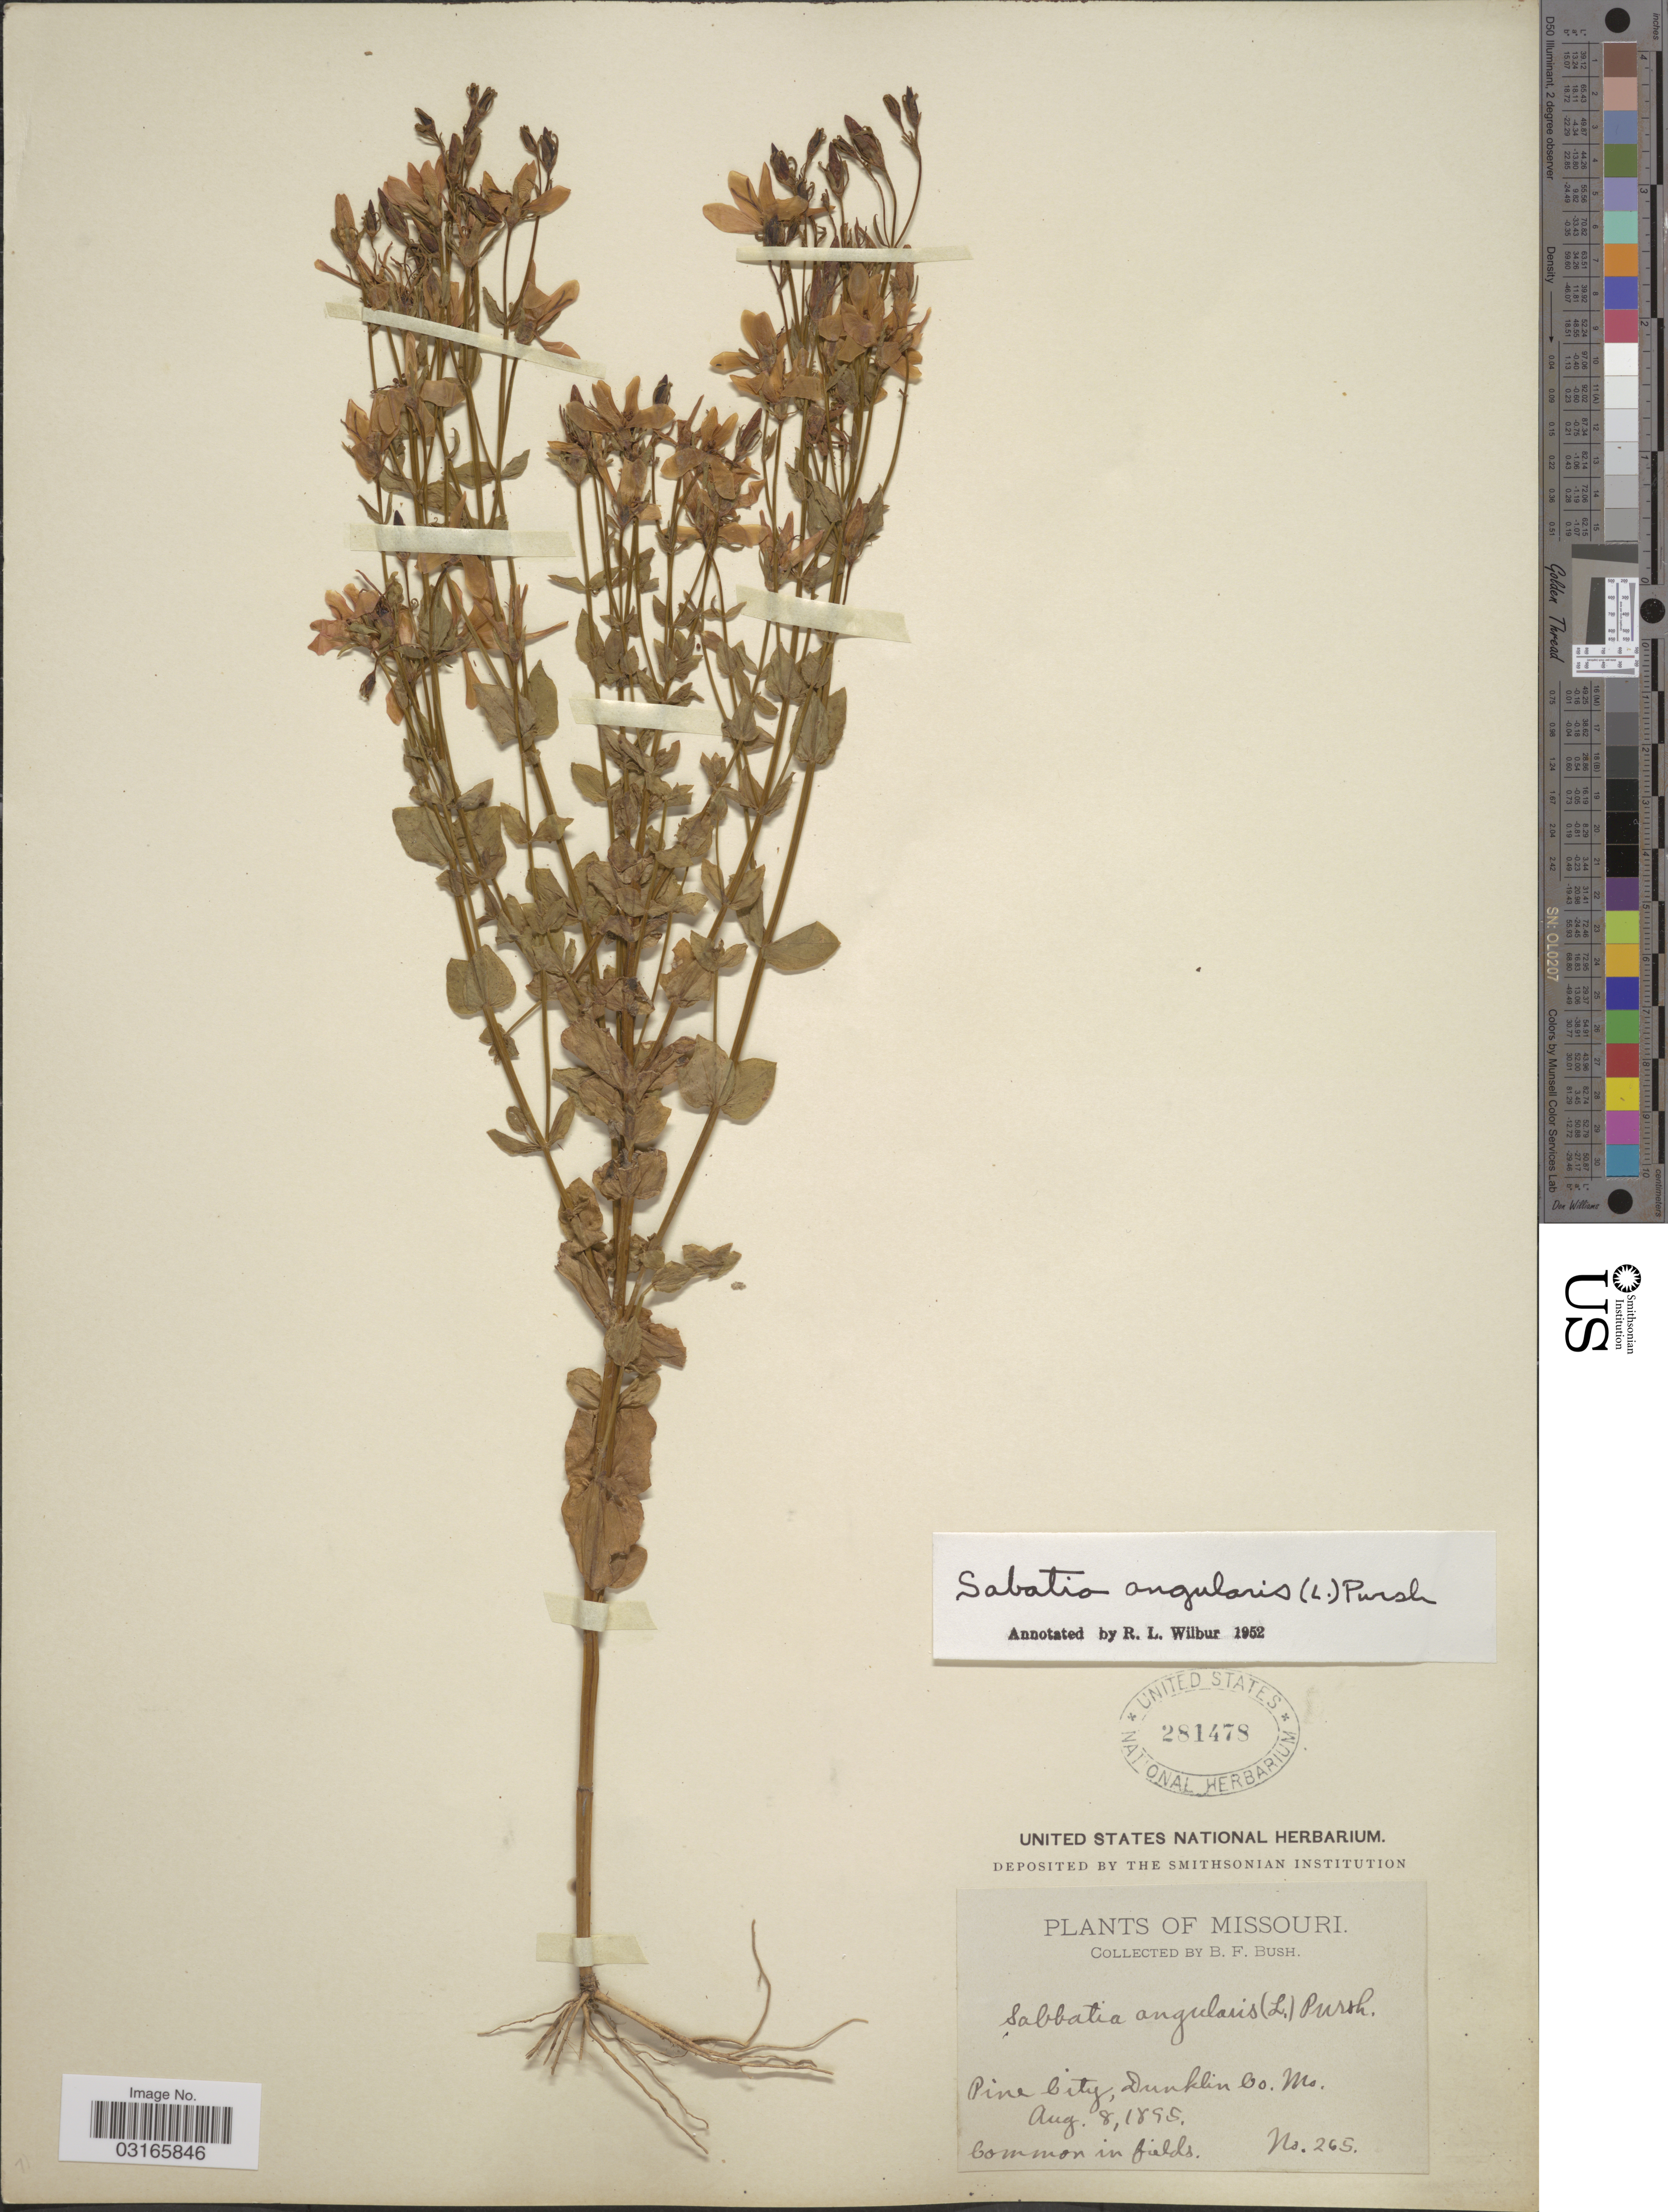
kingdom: Plantae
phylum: Tracheophyta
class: Magnoliopsida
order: Gentianales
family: Gentianaceae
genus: Sabatia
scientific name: Sabatia angularis (L.) Pursh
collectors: B. F. Bush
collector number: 265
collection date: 1895-08-08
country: United States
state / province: Missouri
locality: Pine City, Dunklin Co.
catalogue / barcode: US 281478